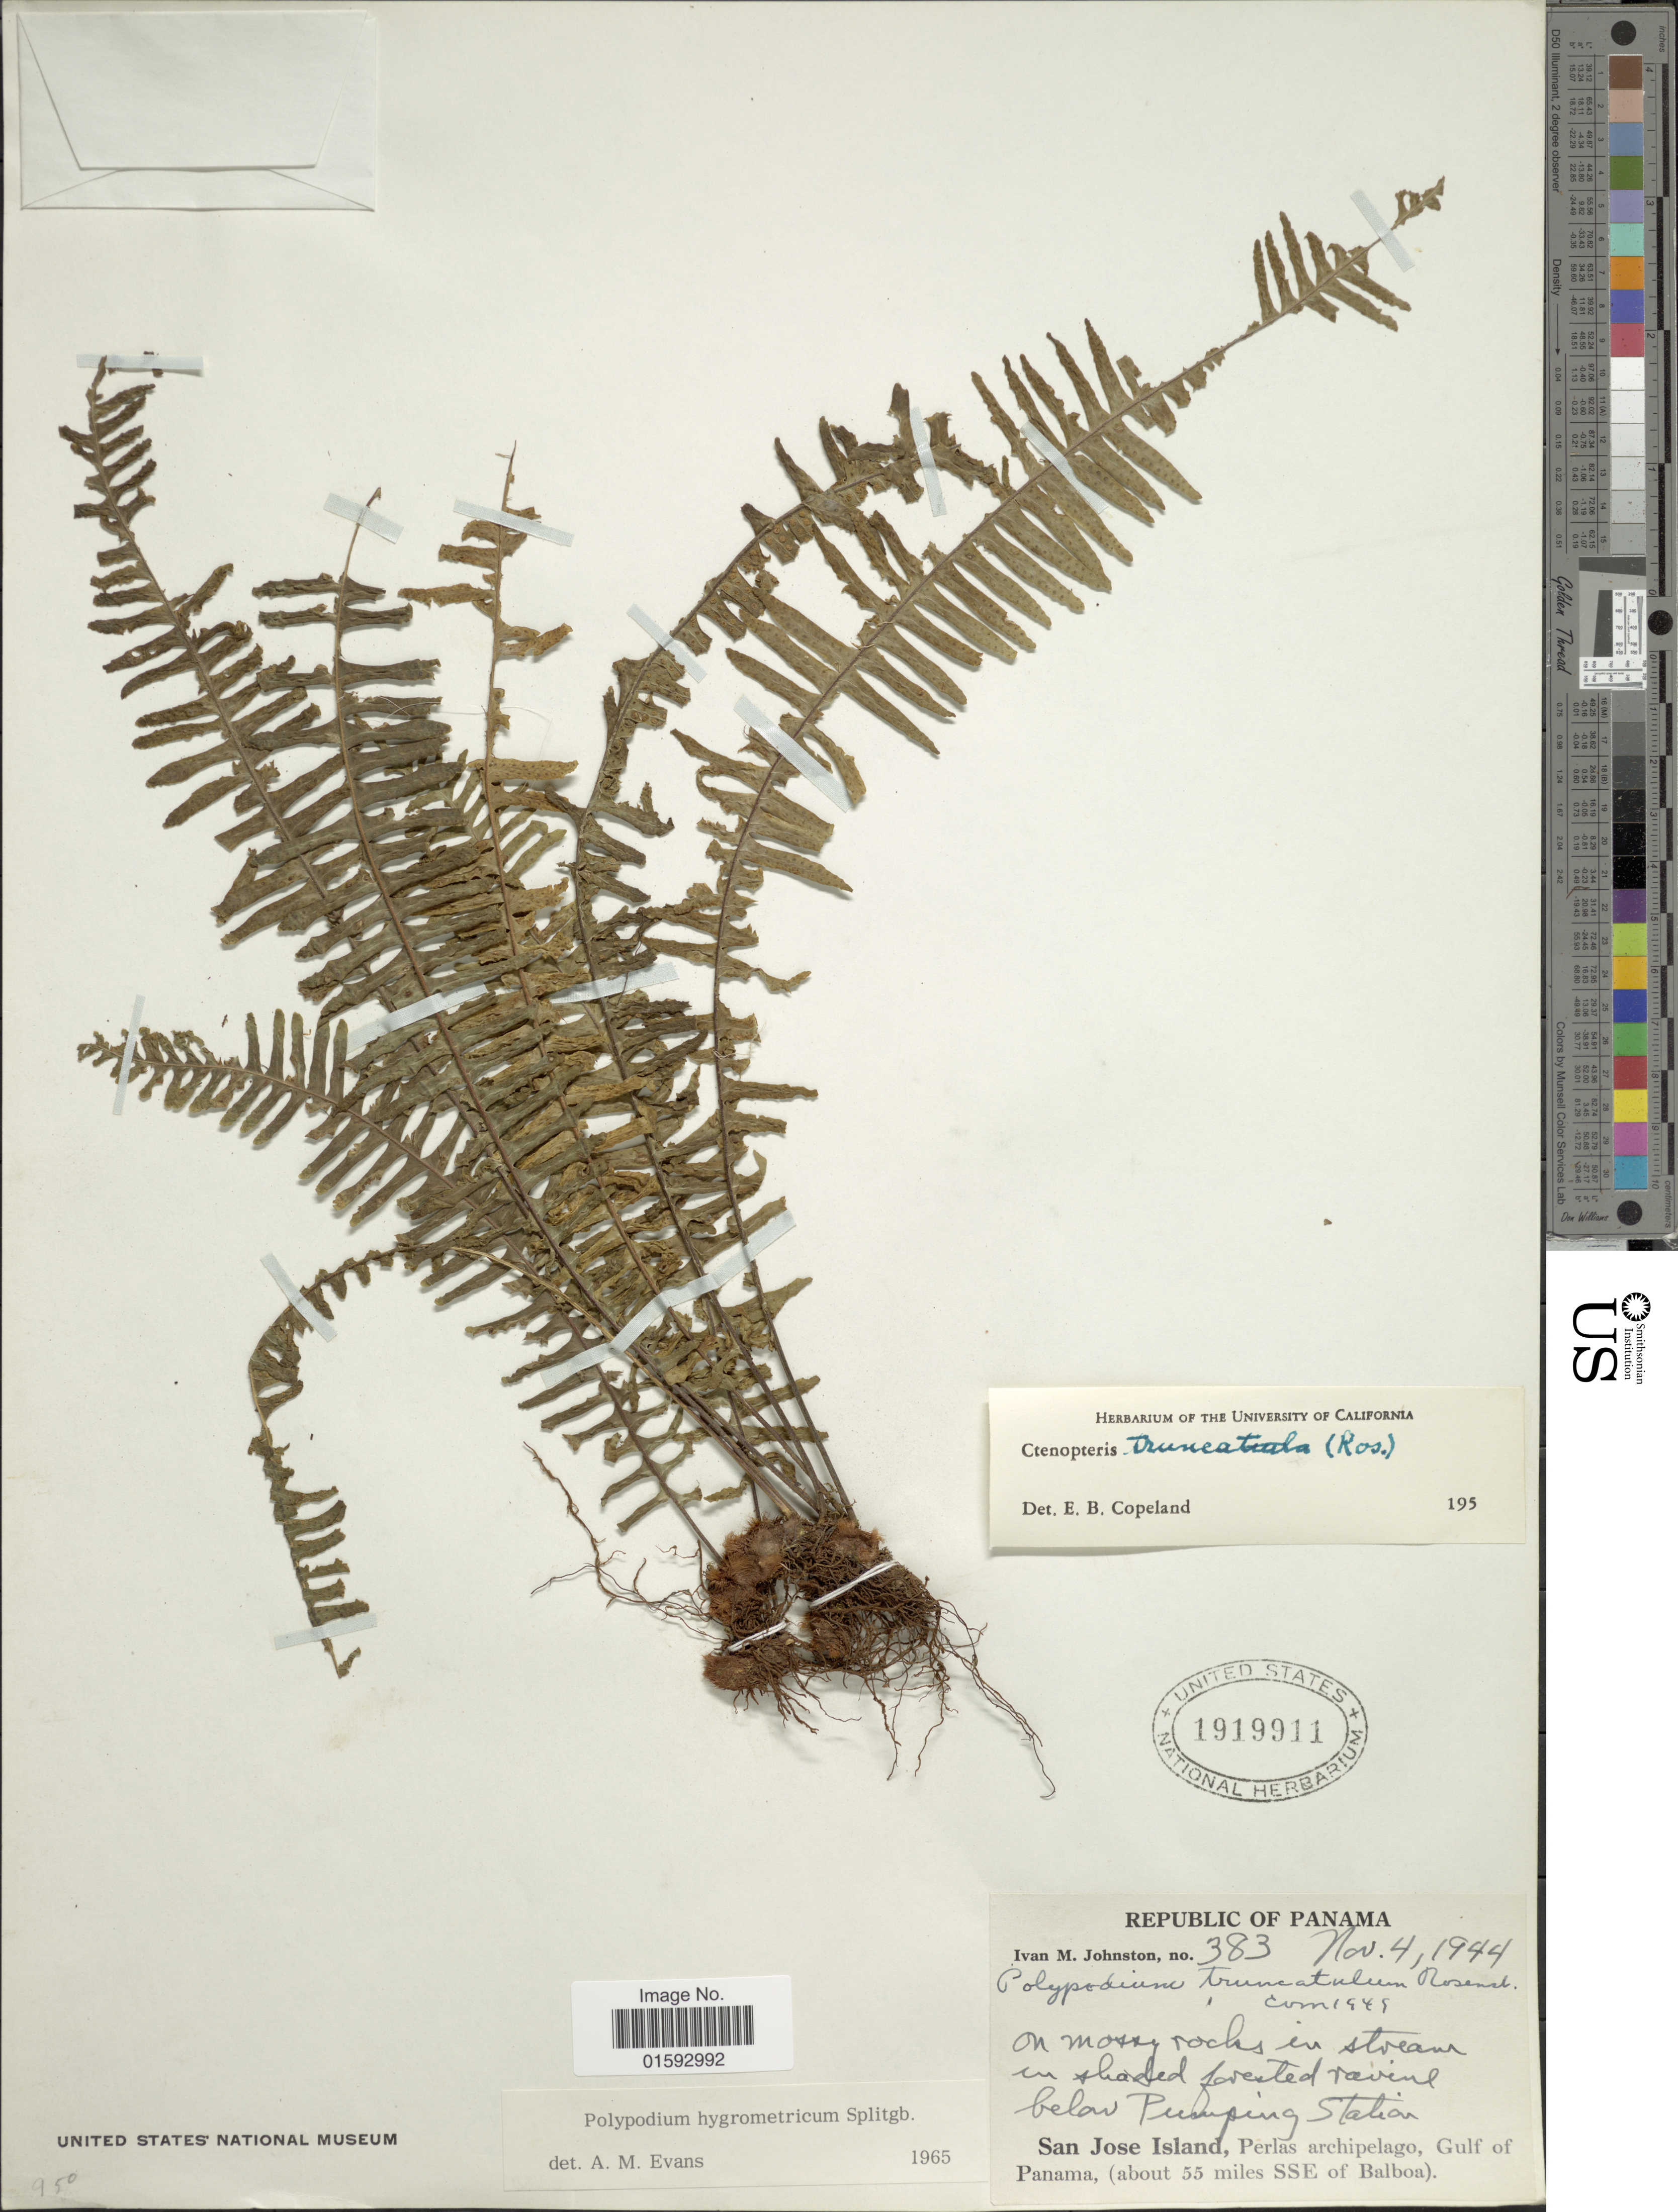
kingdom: Plantae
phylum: Tracheophyta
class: Polypodiopsida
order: Polypodiales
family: Polypodiaceae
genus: Pecluma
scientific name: Pecluma hygrometrica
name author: (Splitg.) M.G. Price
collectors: I.M. Johnston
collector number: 383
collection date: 1944-11-04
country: Panama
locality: On mossy rocks in stream in shaded forested ravine below pumping station, San Jose Island, Perlas archipelago, Gulf of Panama (About 55 miles SSE of Balboa)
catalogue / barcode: US 1919911